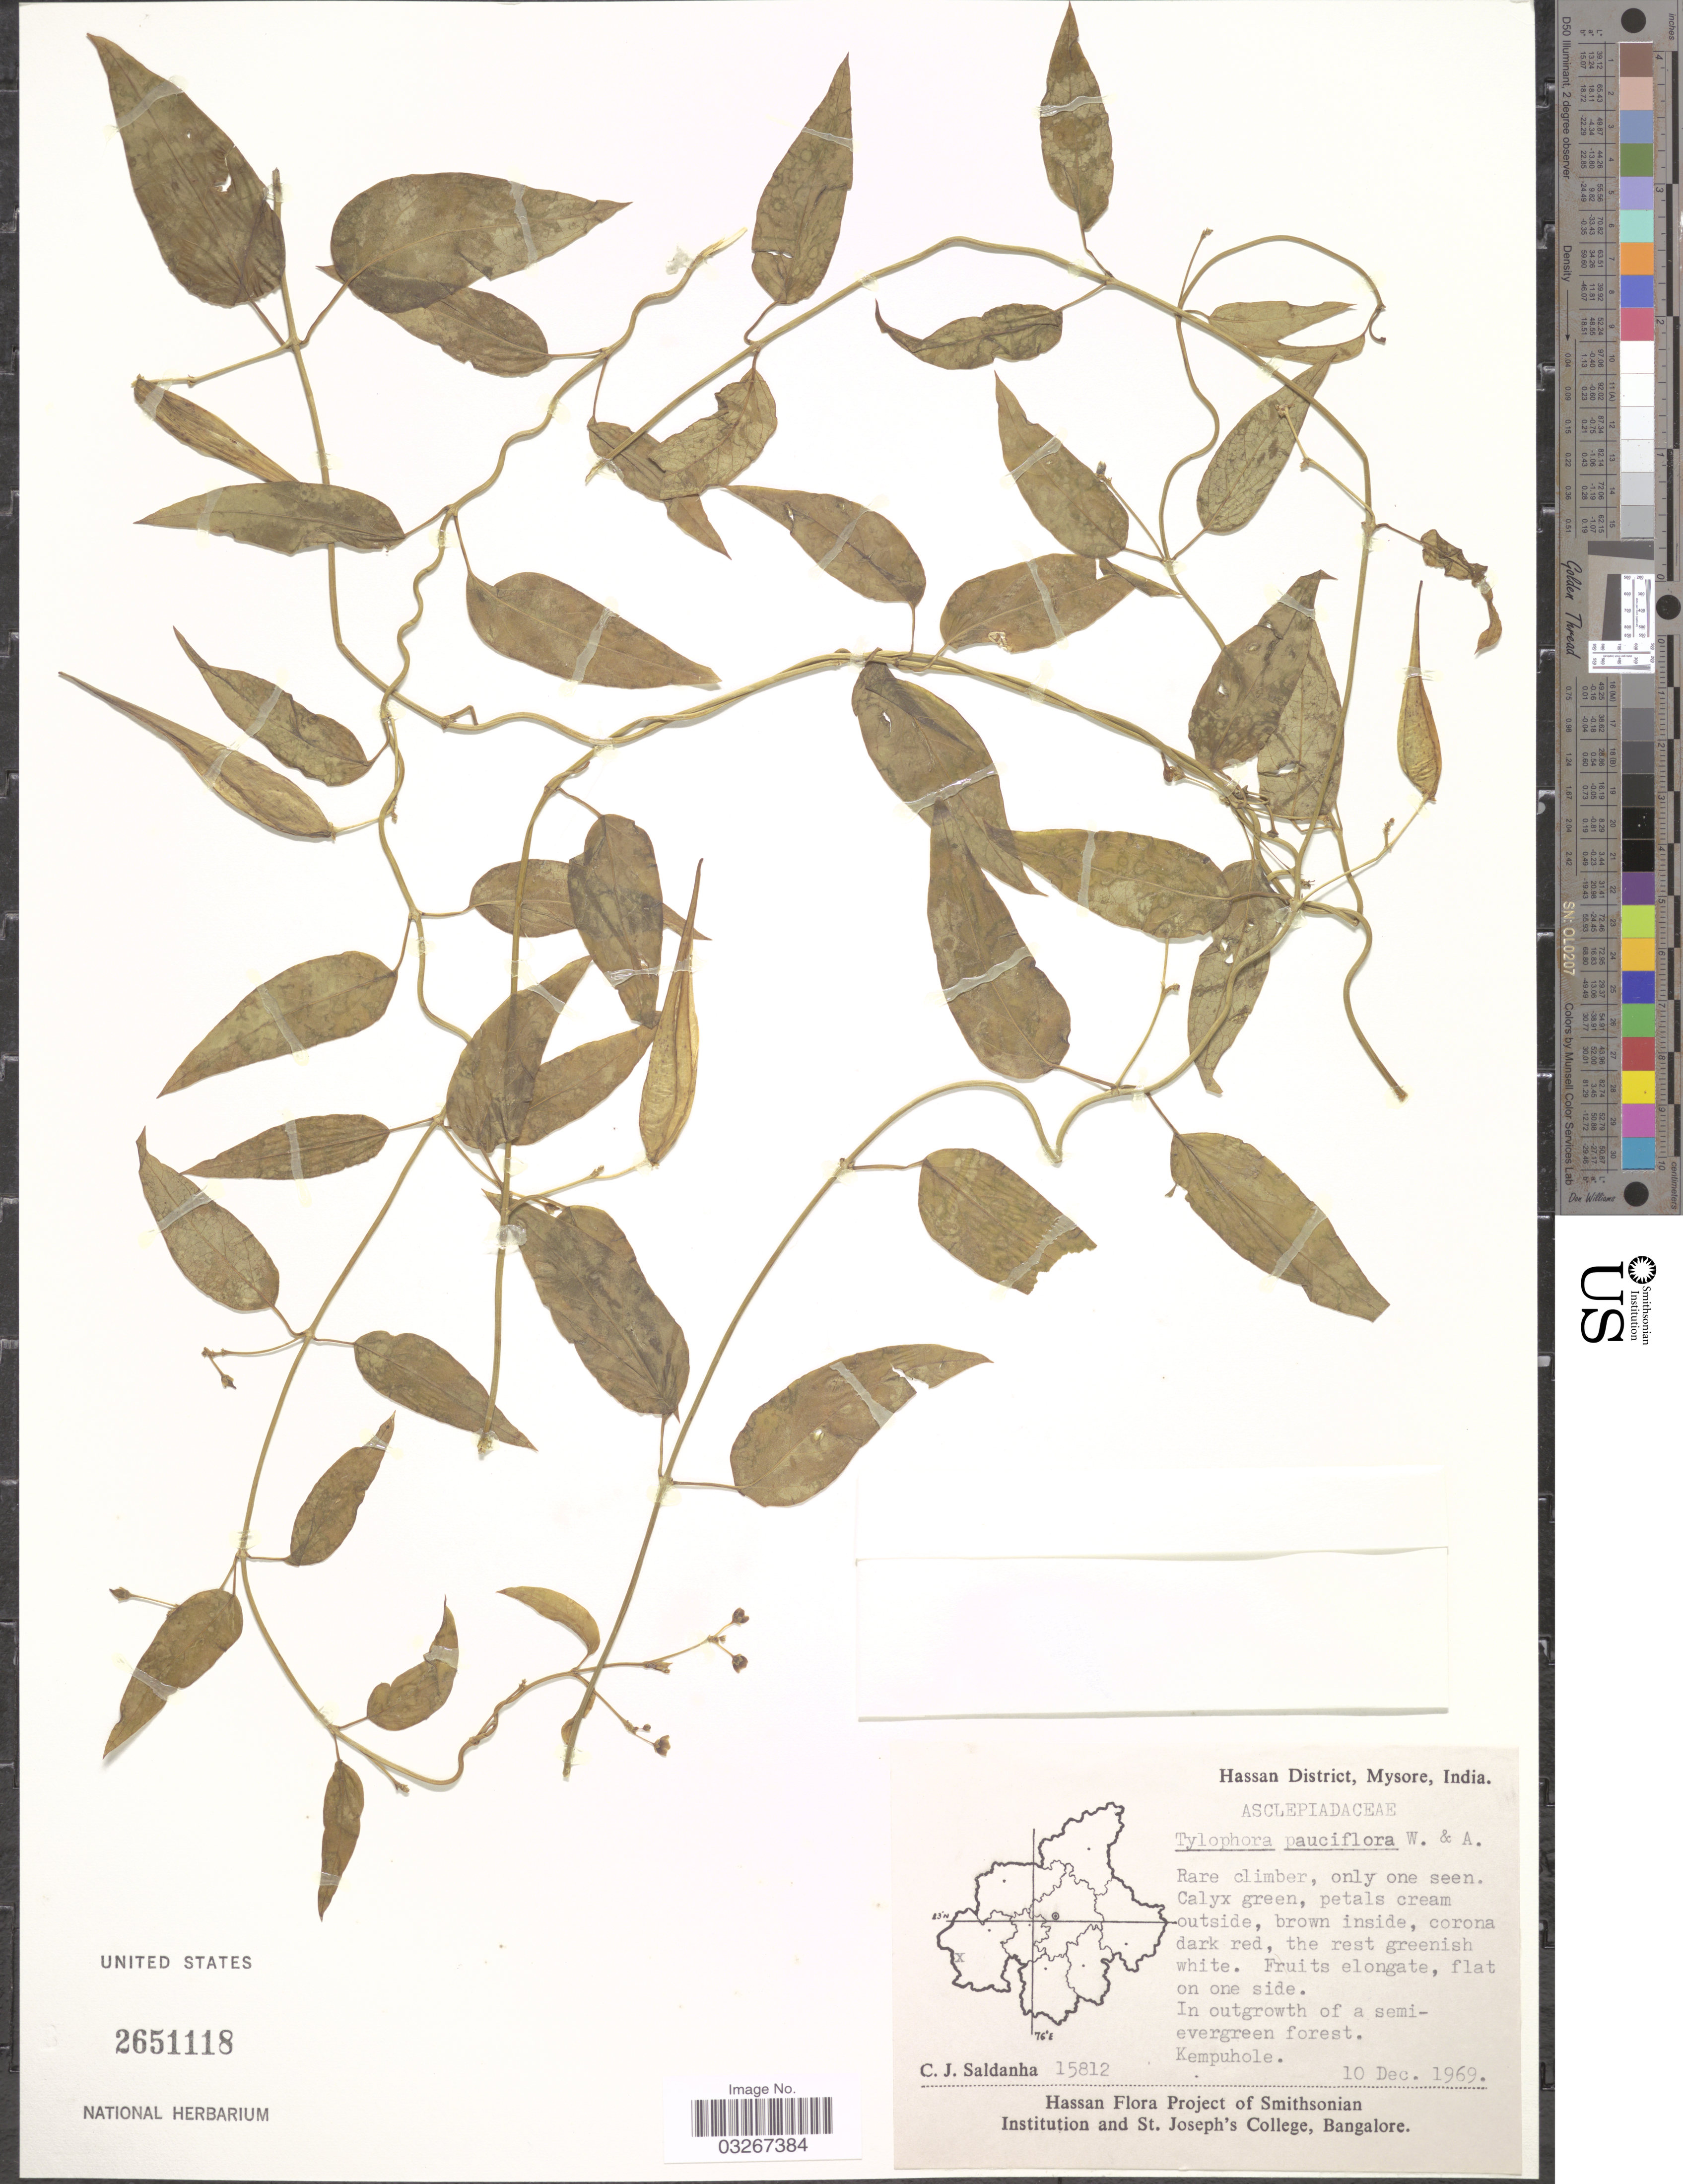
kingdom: Plantae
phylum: Tracheophyta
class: Magnoliopsida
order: Gentianales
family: Apocynaceae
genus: Tylophora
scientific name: Tylophora pauciflora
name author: Wight & Arn.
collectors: C. Saldanha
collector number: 15812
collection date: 1969-12-10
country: India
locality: Hassan District, Mysore. Kempuhole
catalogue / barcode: US 2651118